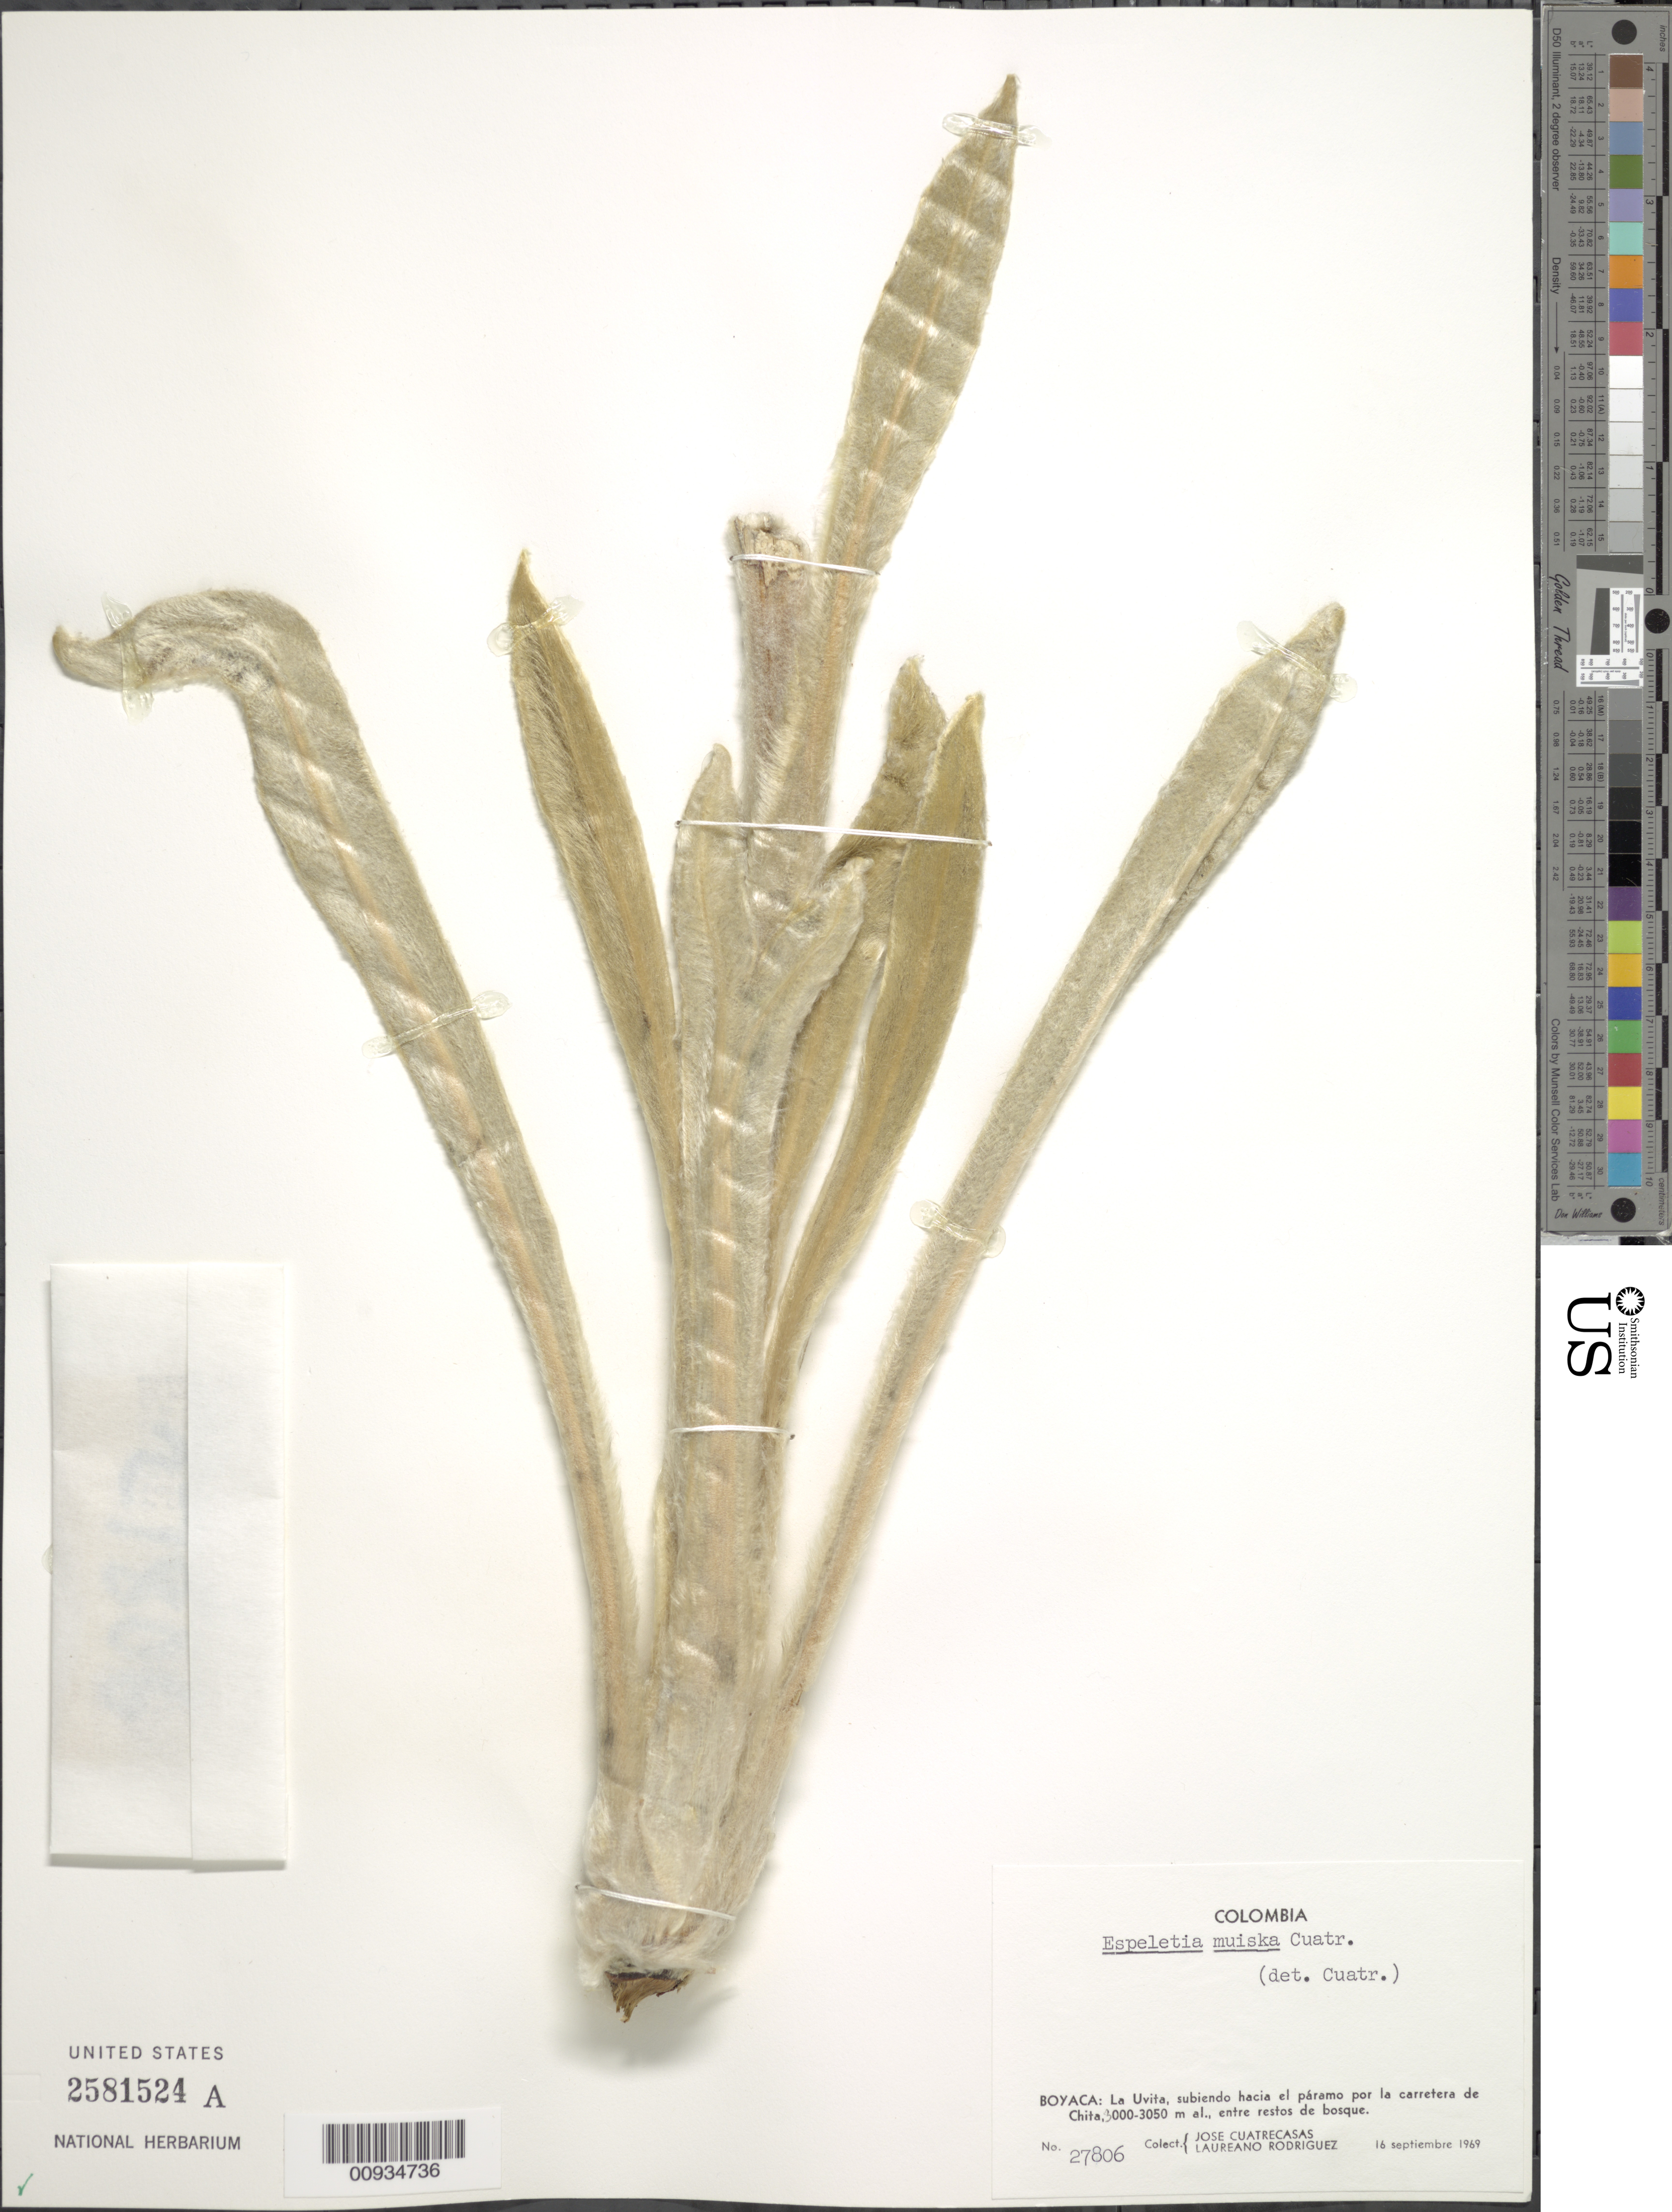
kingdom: Plantae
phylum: Tracheophyta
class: Magnoliopsida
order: Asterales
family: Asteraceae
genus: Espeletiopsis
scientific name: Espeletiopsis muiska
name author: (Cuatrec.) Cuatrec.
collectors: J. Cuatrecasas & L. Rodriguez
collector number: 27806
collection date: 1969-09-16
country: Colombia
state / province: Boyacá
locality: Boyacá: La Uvita, subiendo hacia el paramo por la carretera de Chita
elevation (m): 3000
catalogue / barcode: US 2581524A